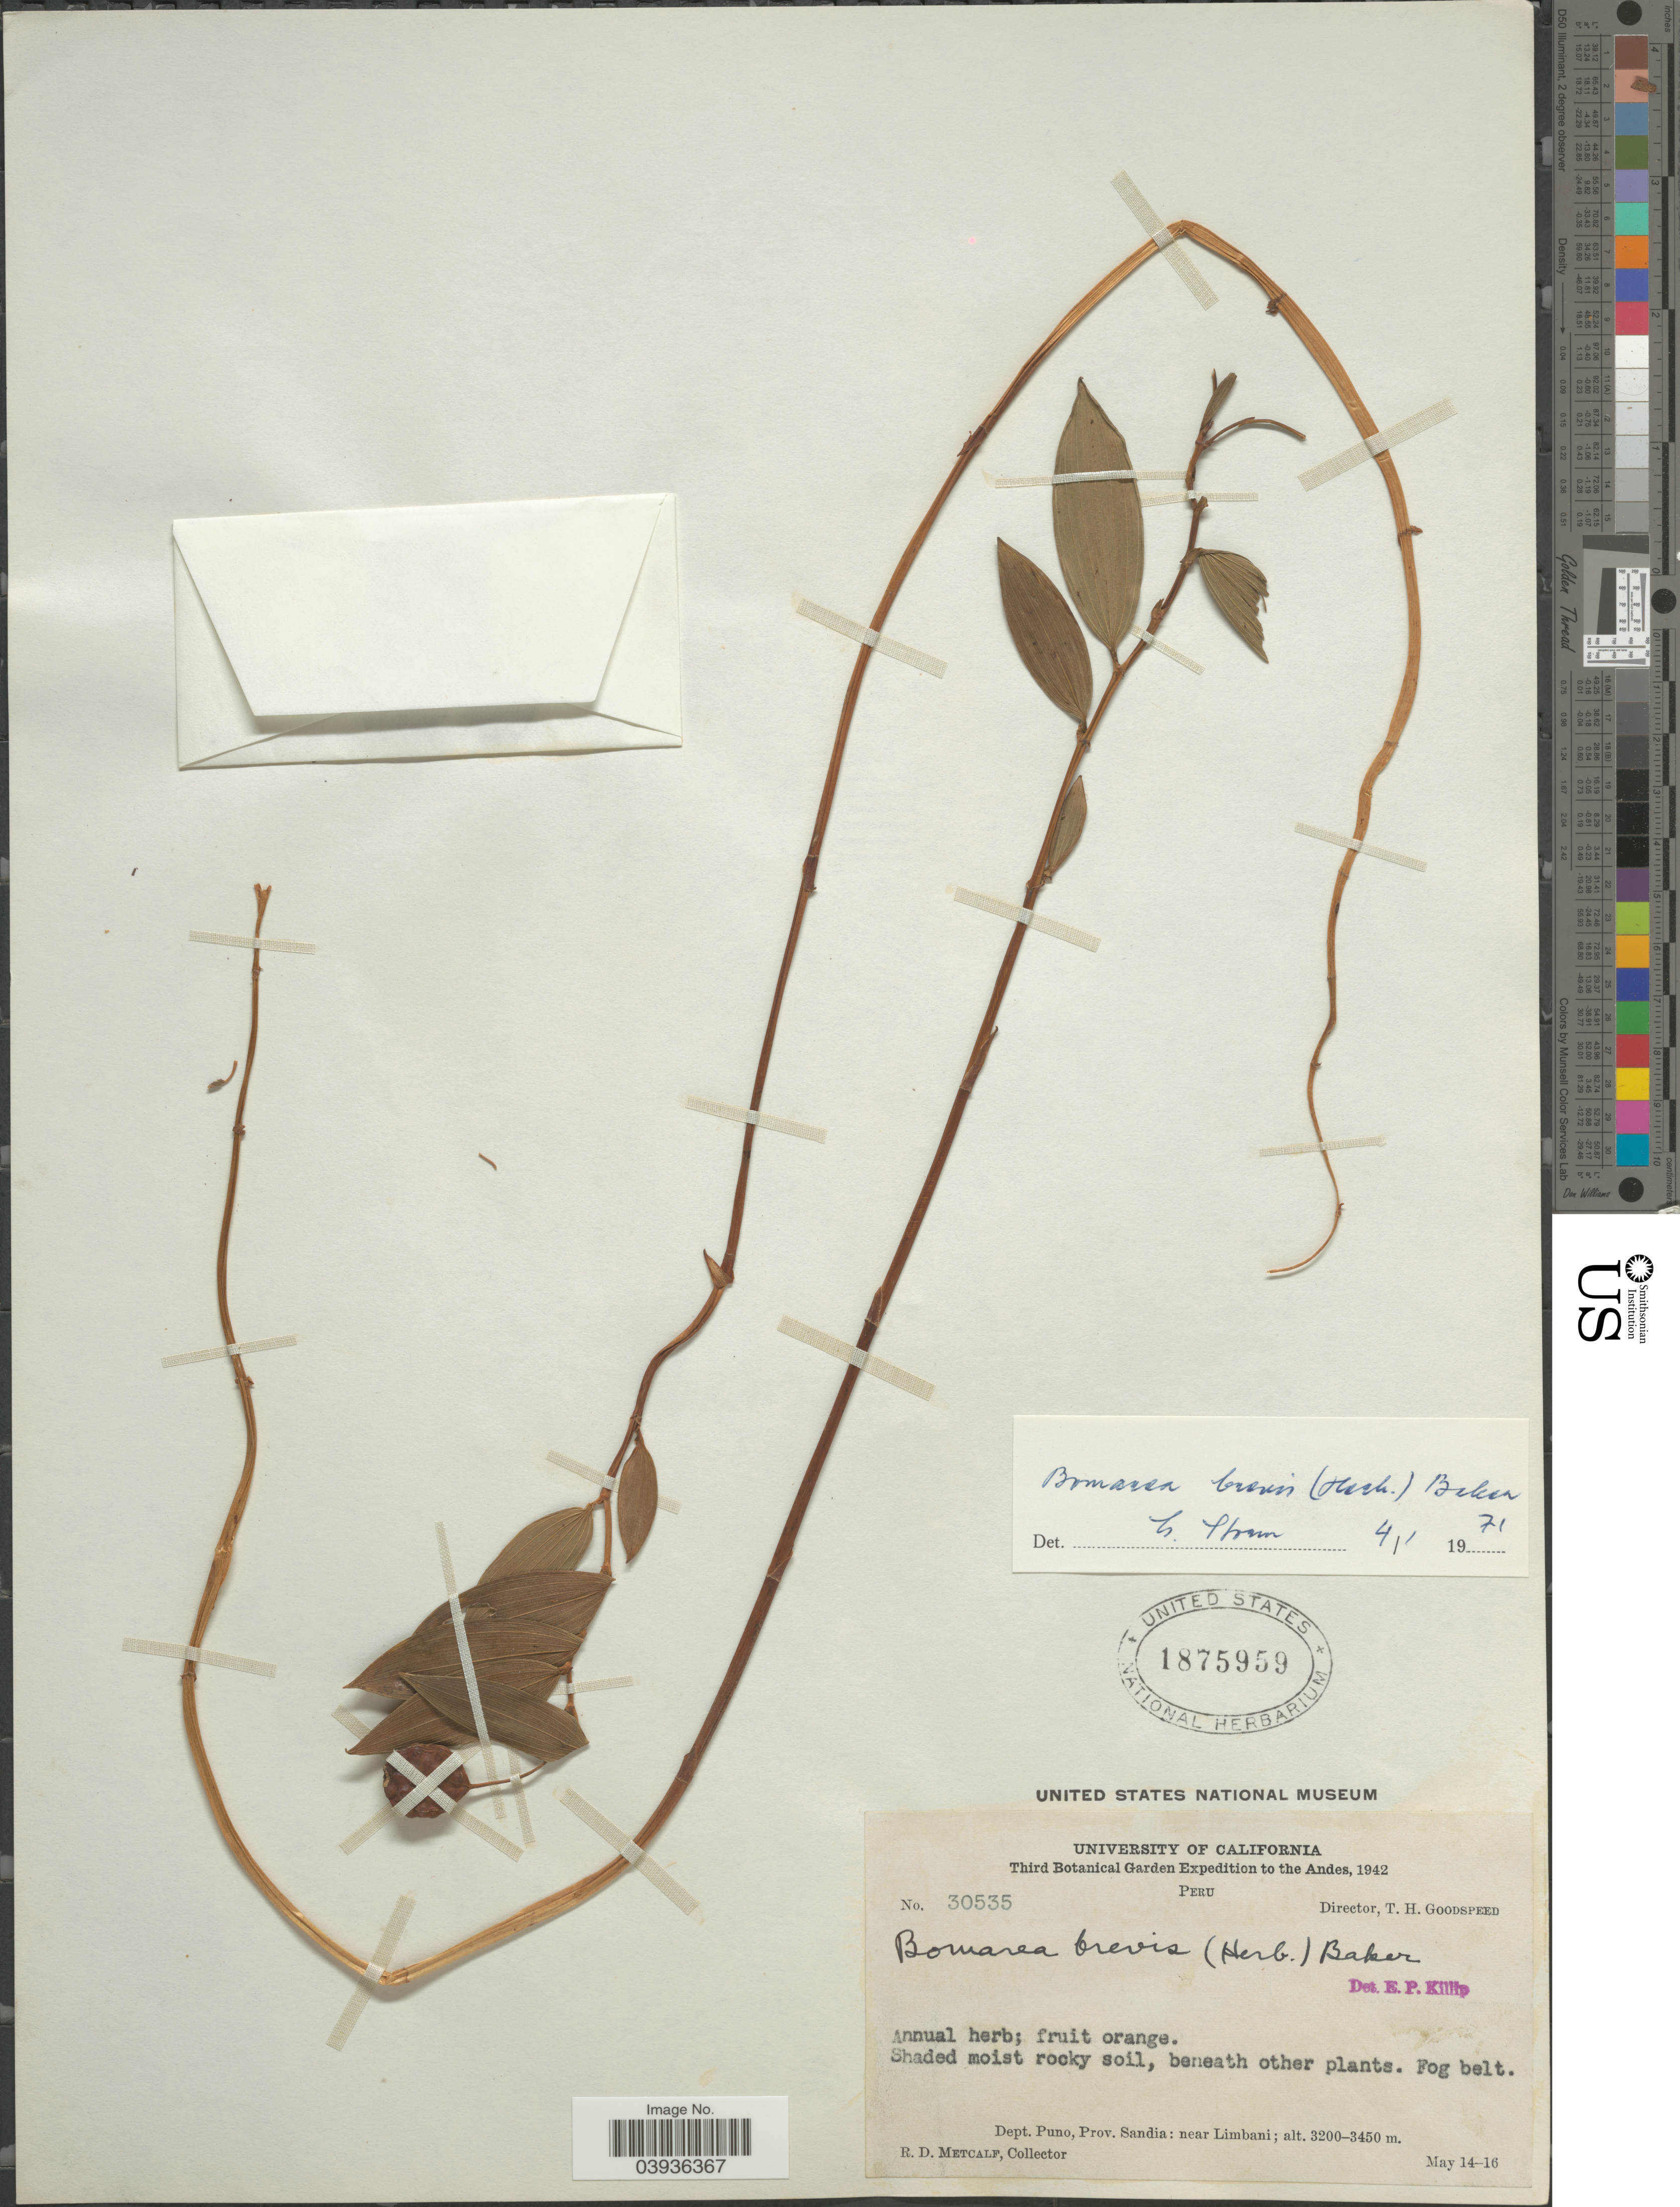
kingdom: Plantae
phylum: Tracheophyta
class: Liliopsida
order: Liliales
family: Alstroemeriaceae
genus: Bomarea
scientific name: Bomarea brevis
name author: (Herb.) Baker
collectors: R. D. Metcalf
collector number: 30535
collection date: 1942-05-14/1942-05-16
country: Peru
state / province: Puno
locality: The Andes. Dept. Puno, Prov. Sandia: near Limbani.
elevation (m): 3200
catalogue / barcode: US 1875959